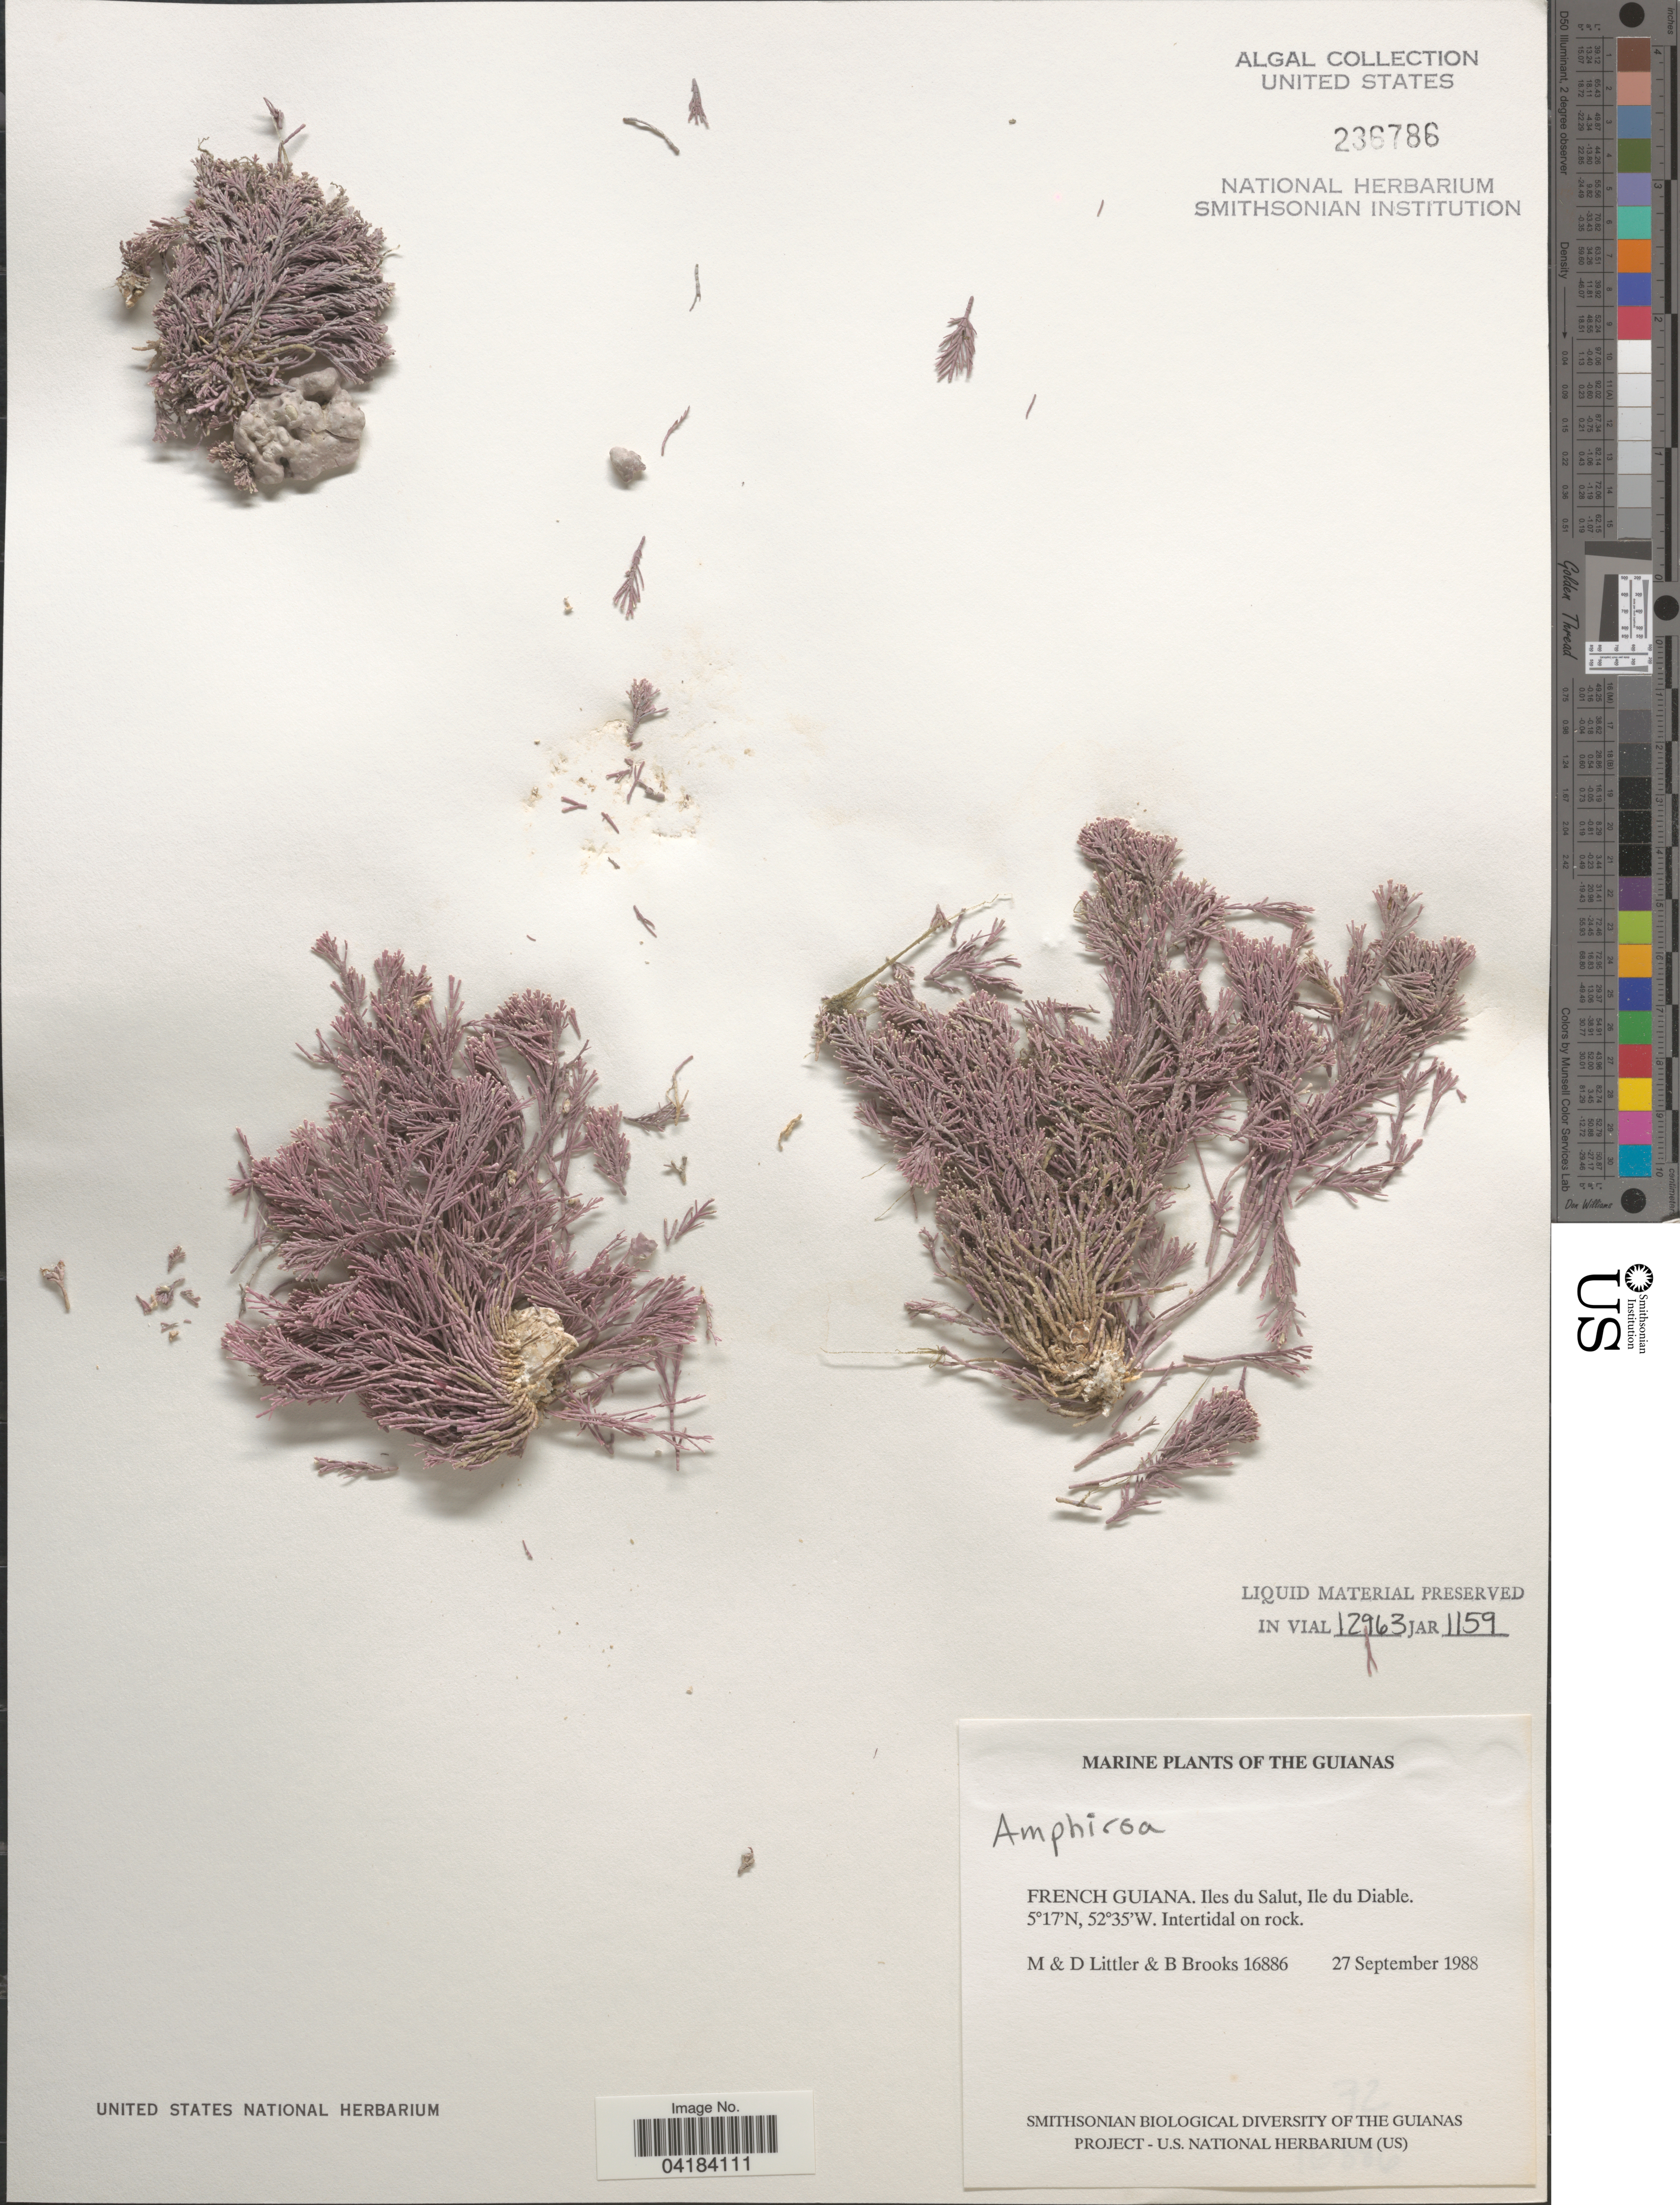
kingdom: Plantae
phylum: Rhodophyta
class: Florideophyceae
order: Corallinales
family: Lithophyllaceae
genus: Amphiroa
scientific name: Amphiroa sp.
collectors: M. Littler, D. S. Littler & B. Brooks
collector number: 16886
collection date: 1988-09-27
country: French Guiana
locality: The Guianas. Iles du Salut, Ile du Diable.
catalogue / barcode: US 236786